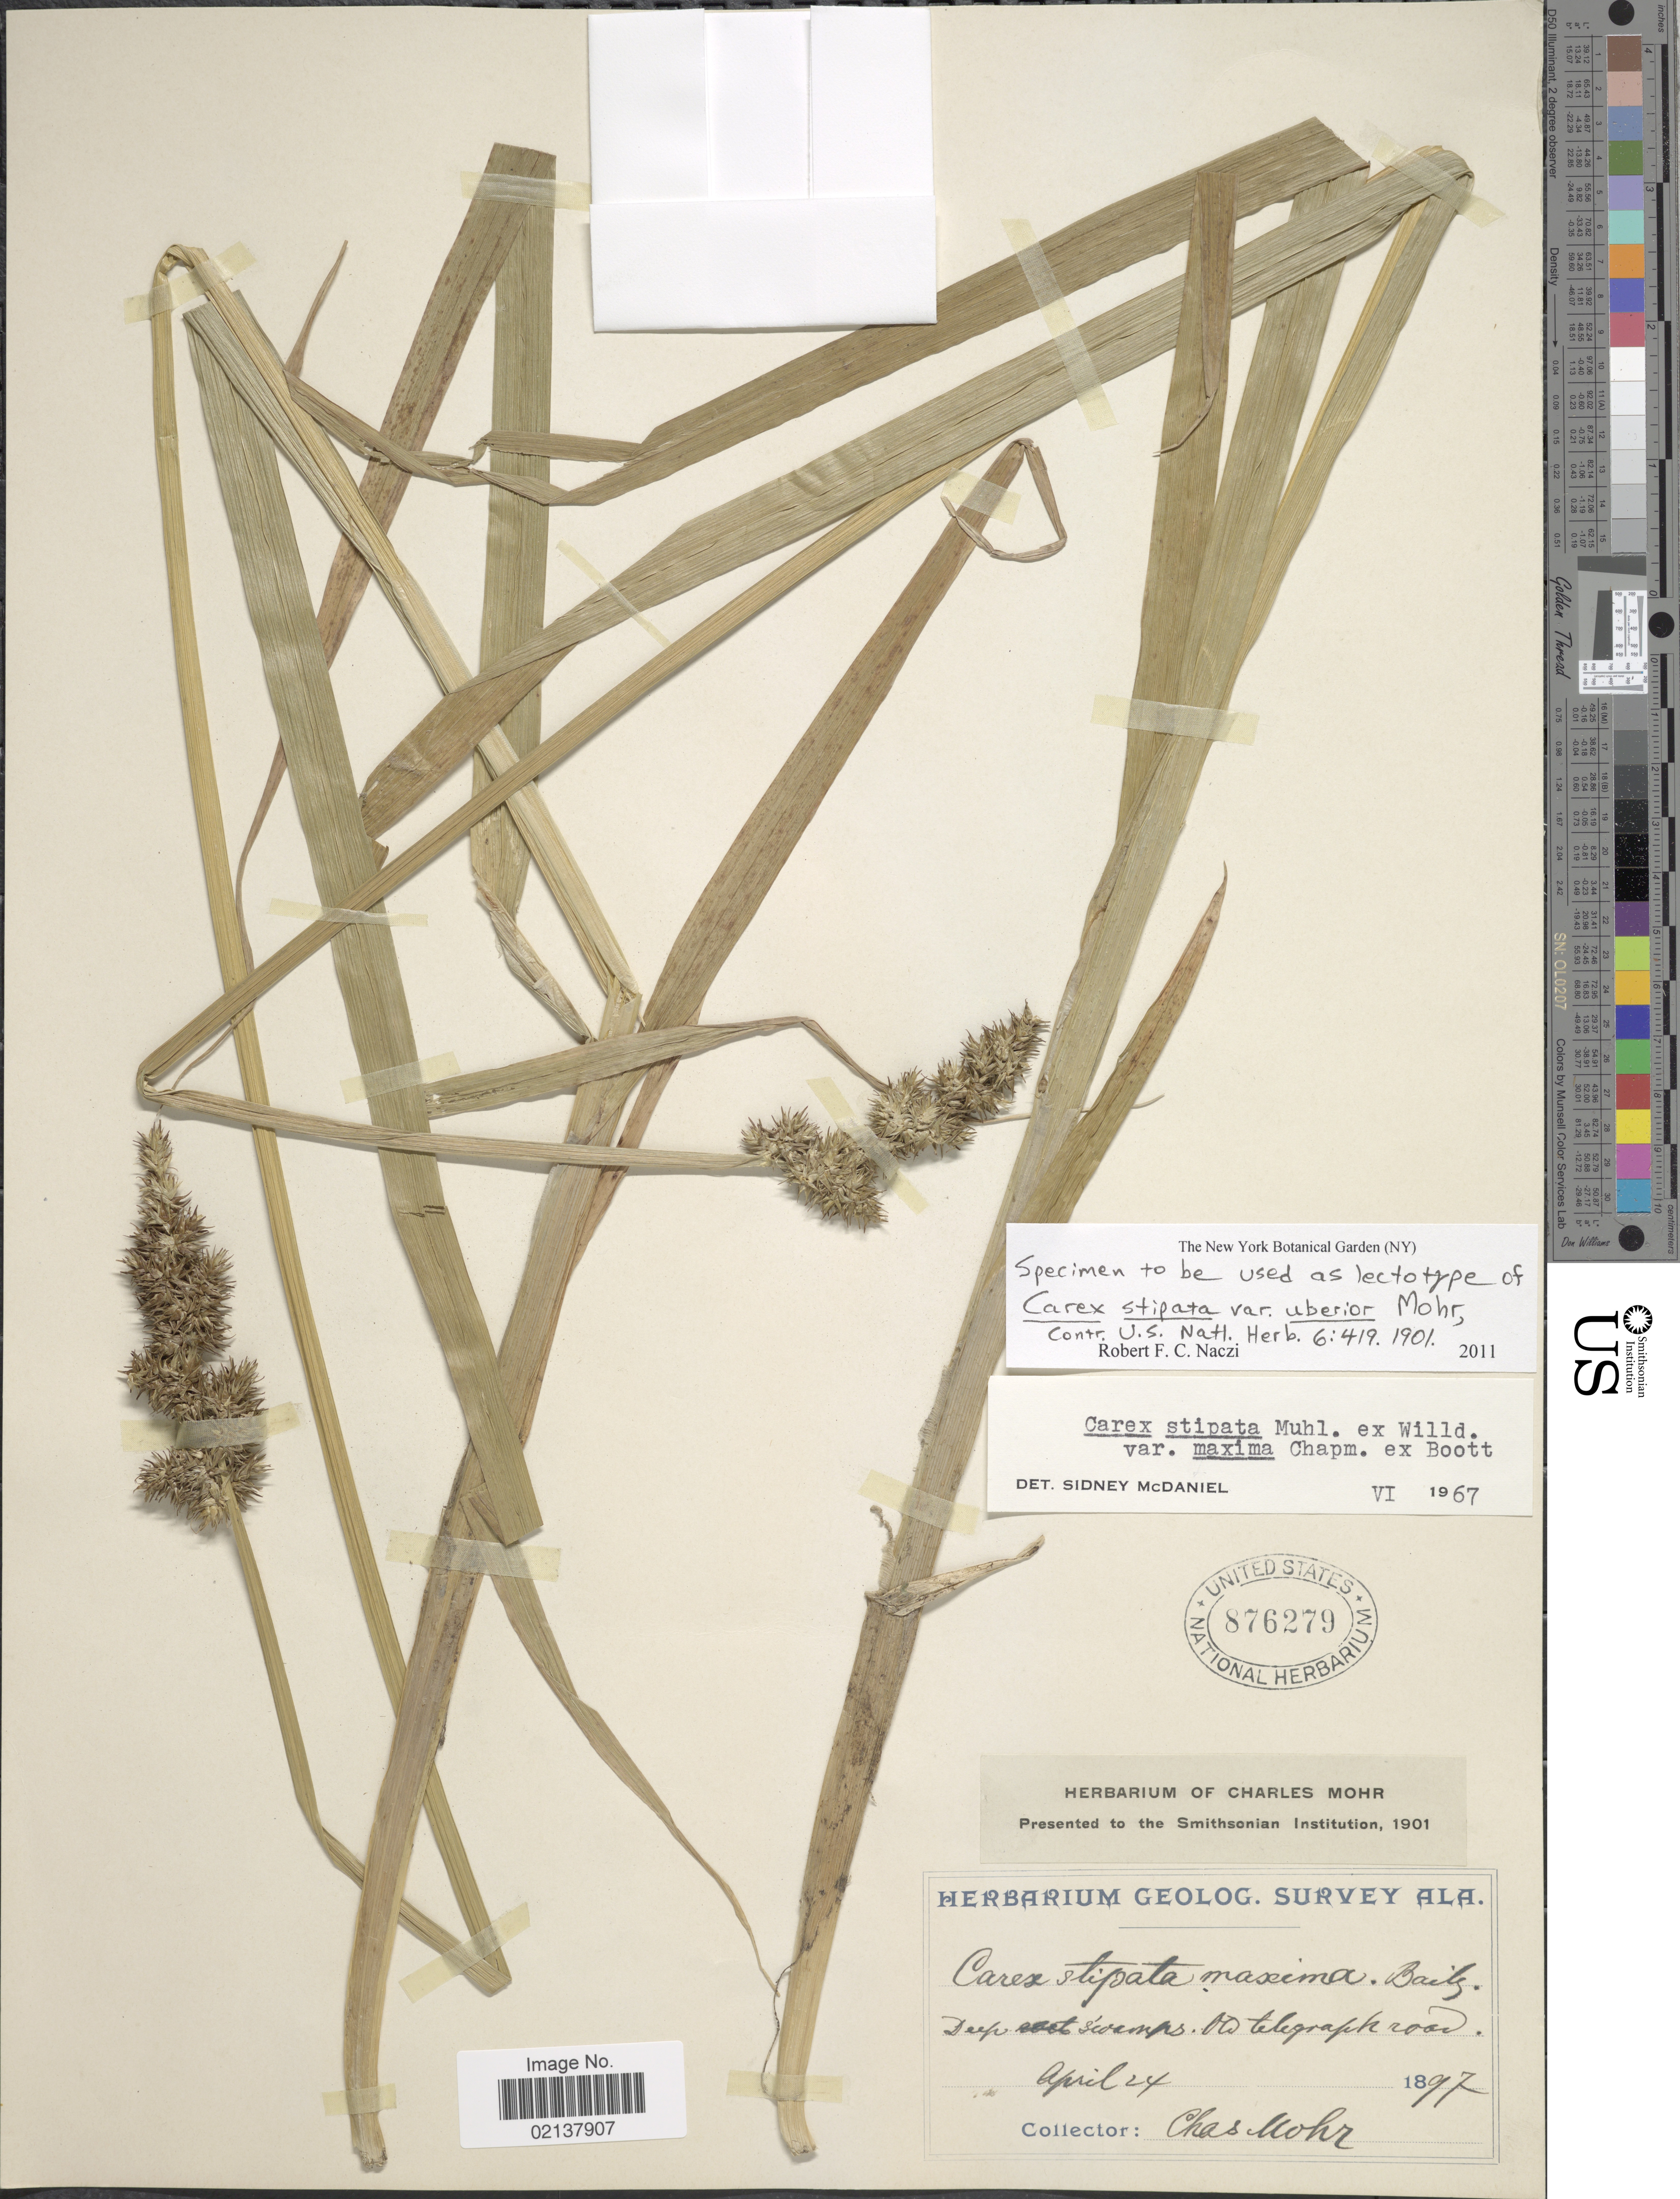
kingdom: Plantae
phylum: Tracheophyta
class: Liliopsida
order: Poales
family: Cyperaceae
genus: Carex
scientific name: Carex stipata var. maxima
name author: Chapm. ex Boott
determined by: Strong, Mark T., (BOT), Smithsonian Institution - National Museum of Natural History (UNITED STATES)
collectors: C. T. Mohr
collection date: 1897-04-24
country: United States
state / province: Alabama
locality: Deep swamps, Old telegraph road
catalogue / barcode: US 876279